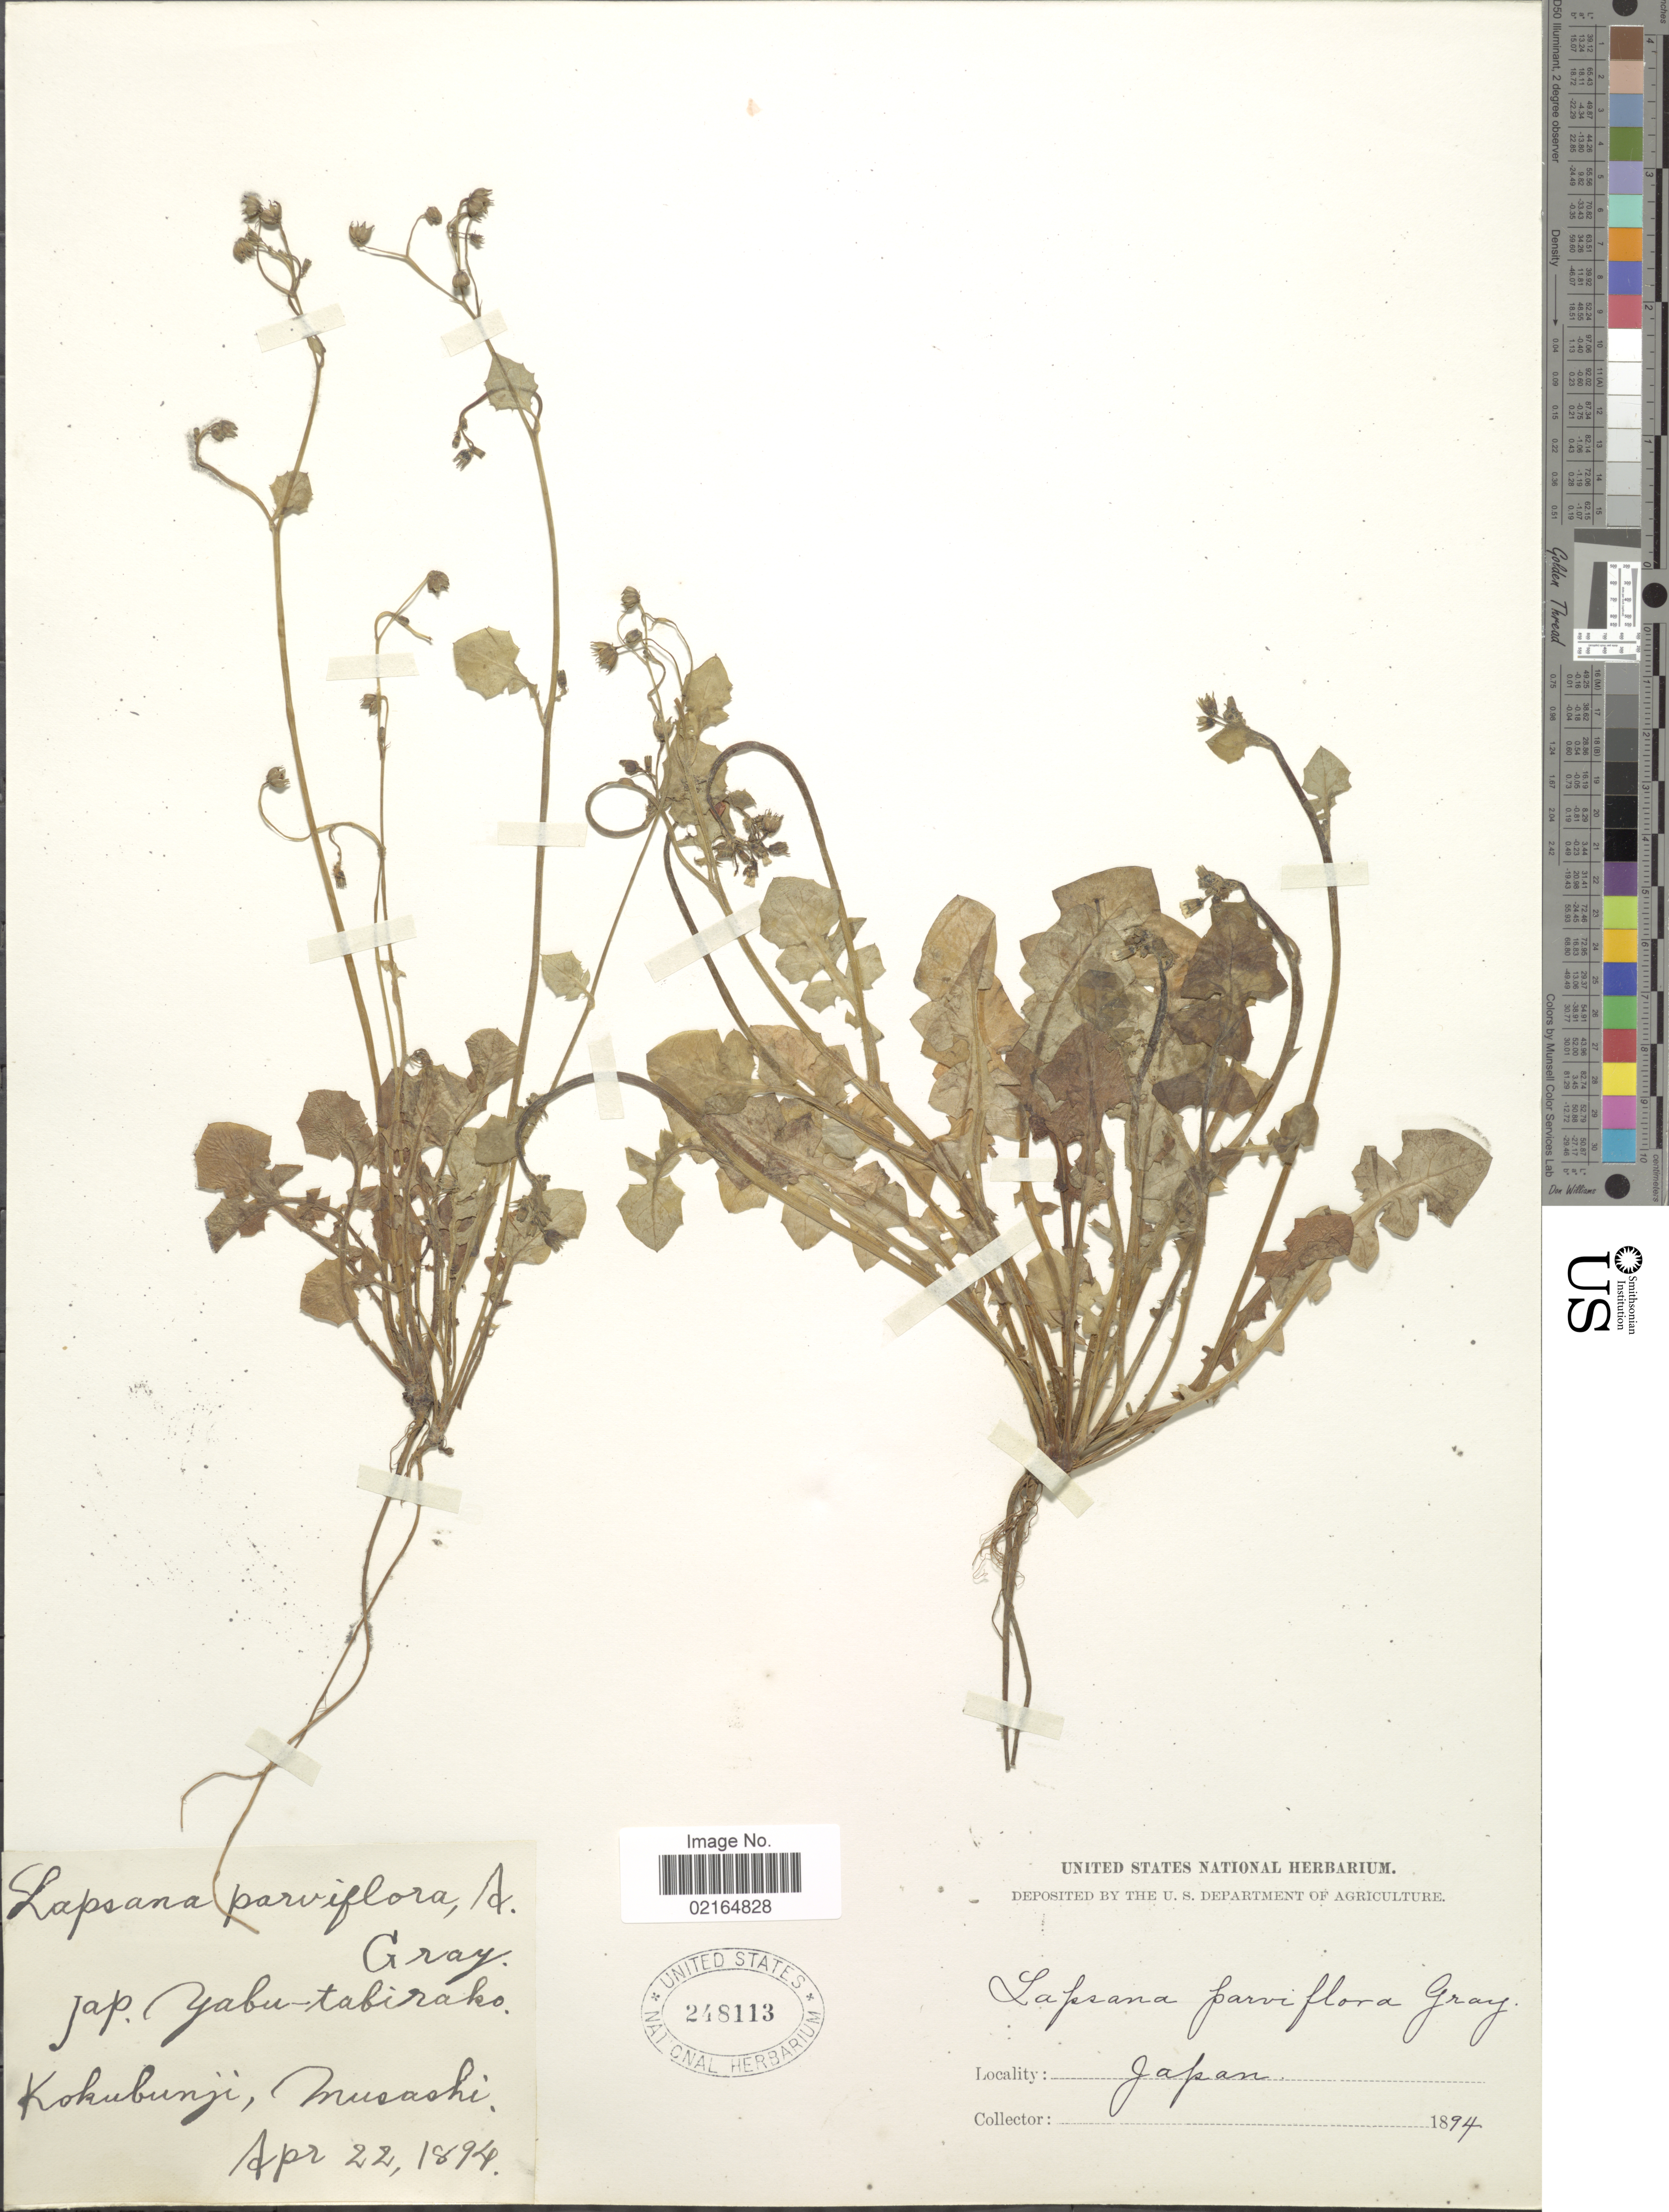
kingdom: Plantae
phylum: Tracheophyta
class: Magnoliopsida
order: Asterales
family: Asteraceae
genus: Lapsanastrum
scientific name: Lapsanastrum humile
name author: (Thunb.) Pak & K. Bremer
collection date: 1894-04-22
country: Japan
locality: Kokubunji, Musashi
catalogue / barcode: US 248113